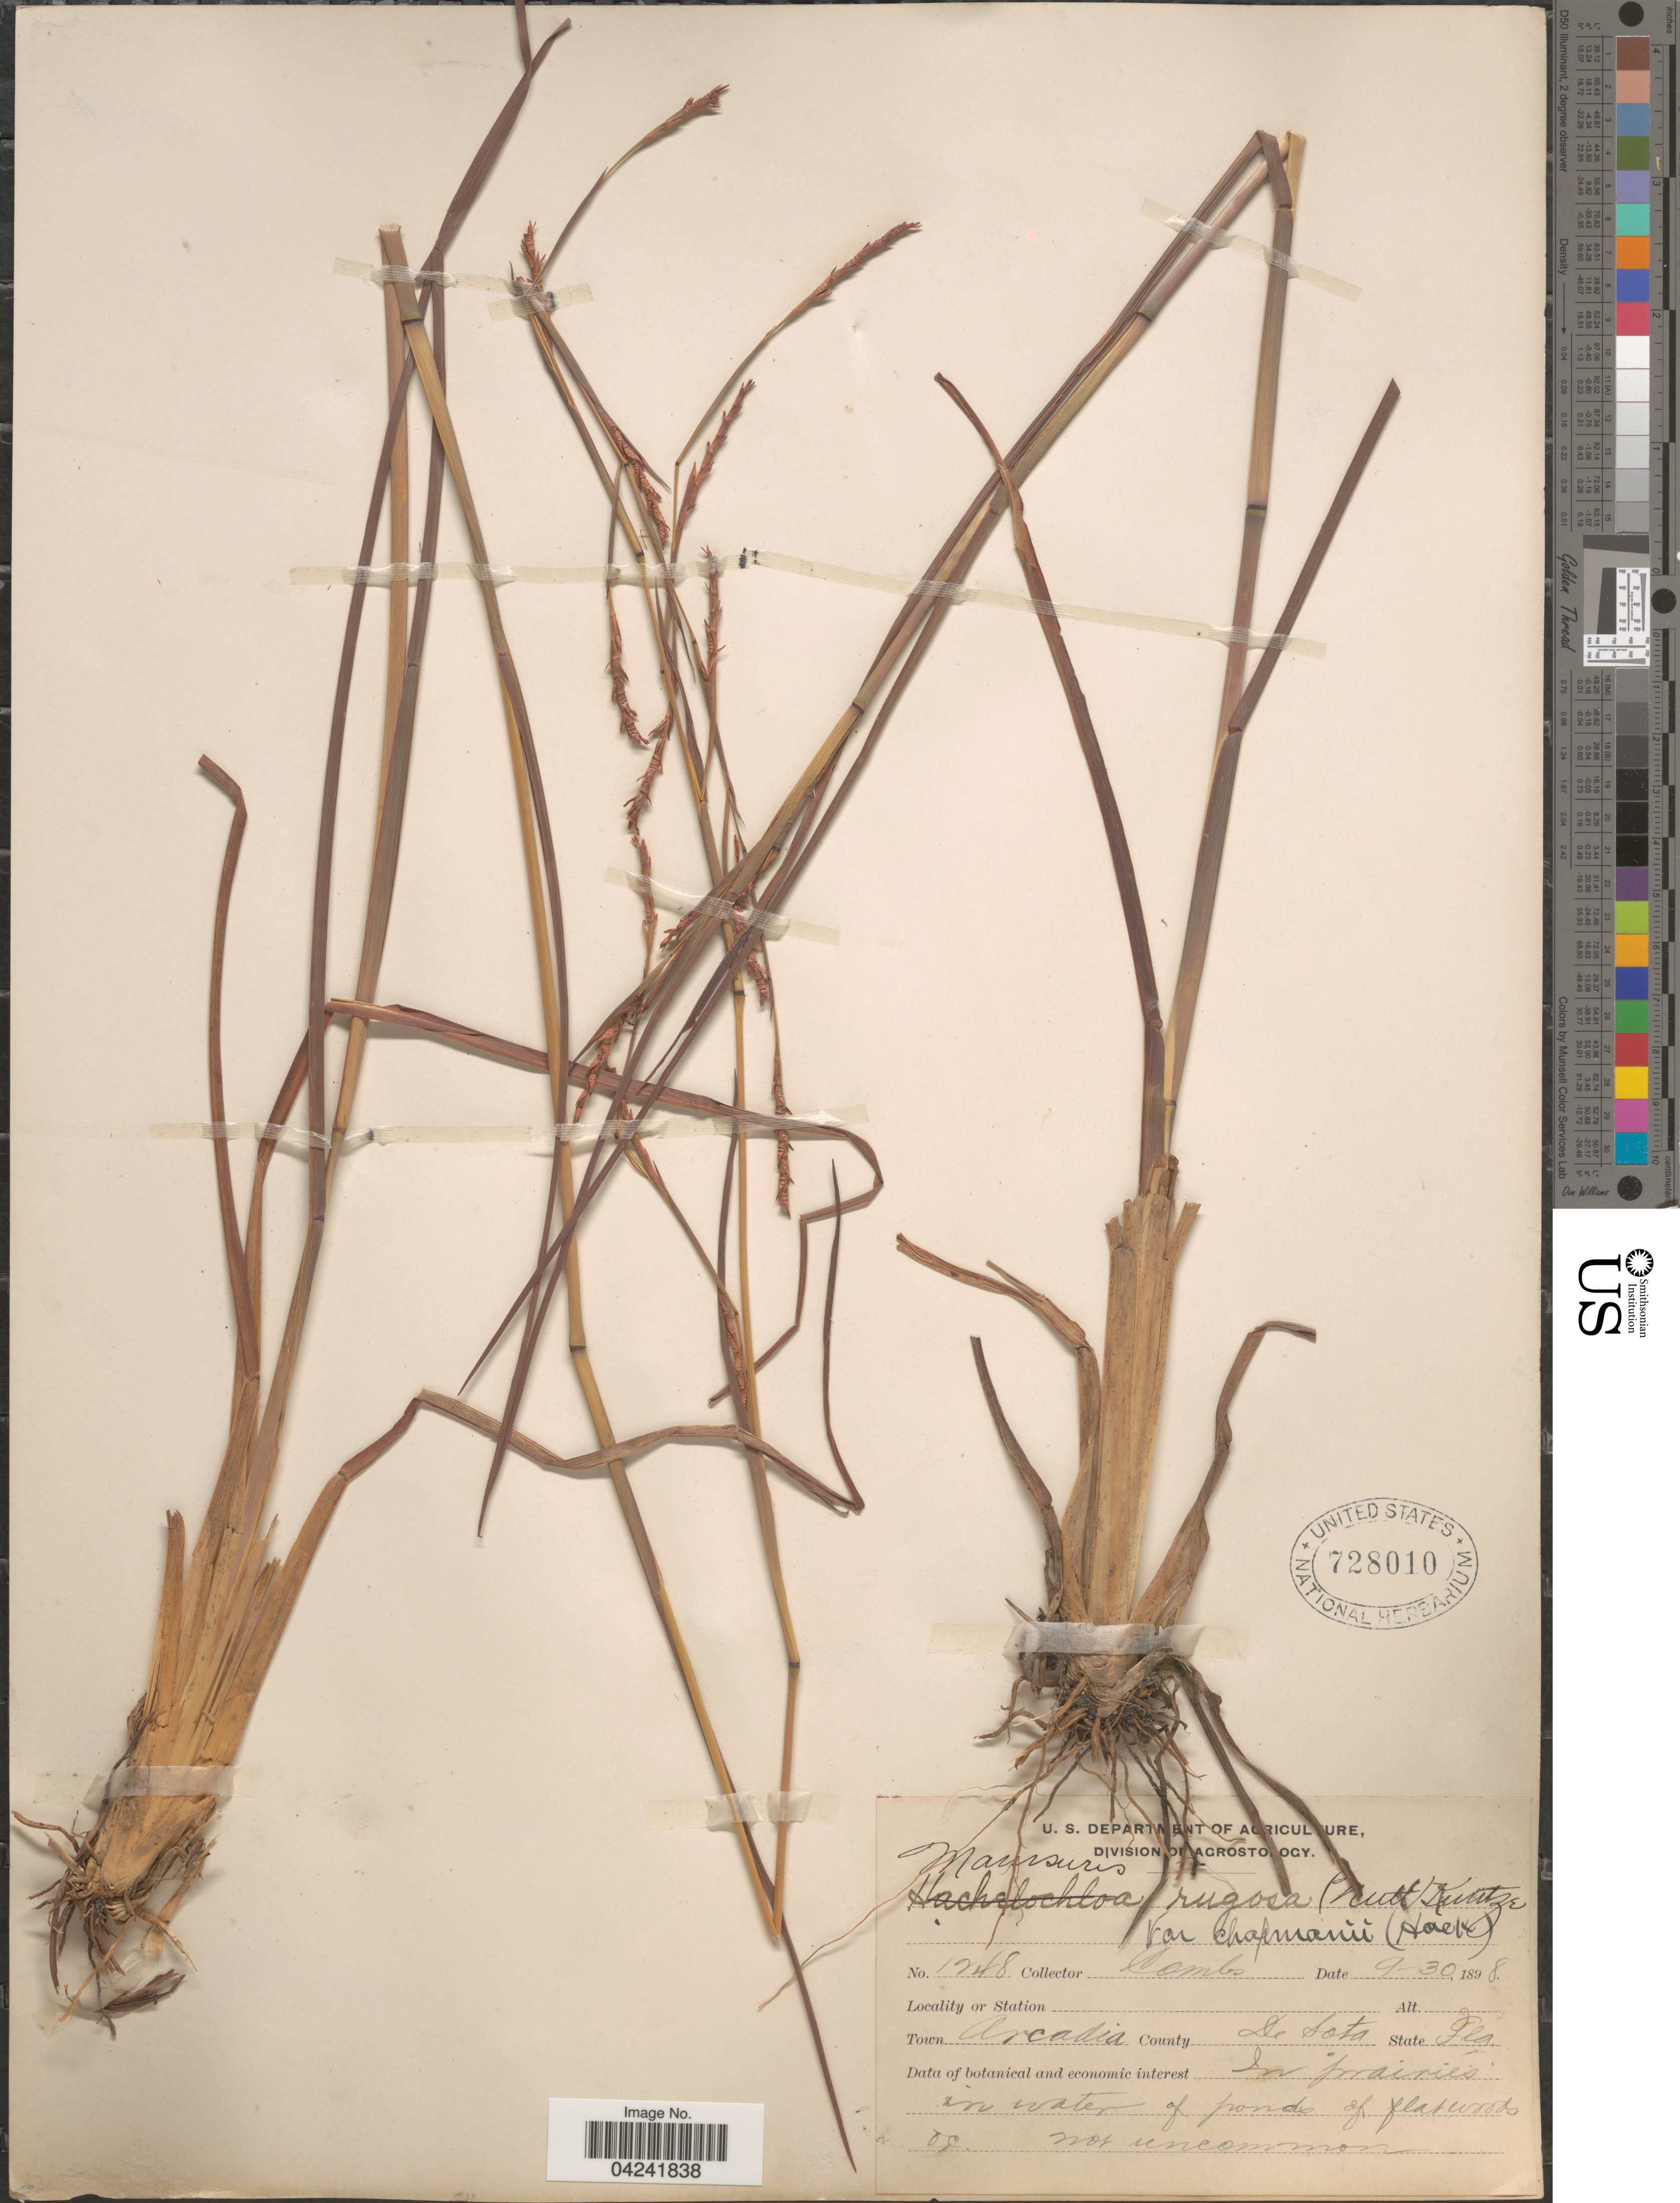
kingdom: Plantae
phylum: Tracheophyta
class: Liliopsida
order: Poales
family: Poaceae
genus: Mnesithea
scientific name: Mnesithea rugosa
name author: (Nutt.) de Koning & Sosef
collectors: -. Combs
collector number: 1248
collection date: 1898-09-30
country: United States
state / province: Florida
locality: Town Arcadia. County De Sota.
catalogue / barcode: US 728010